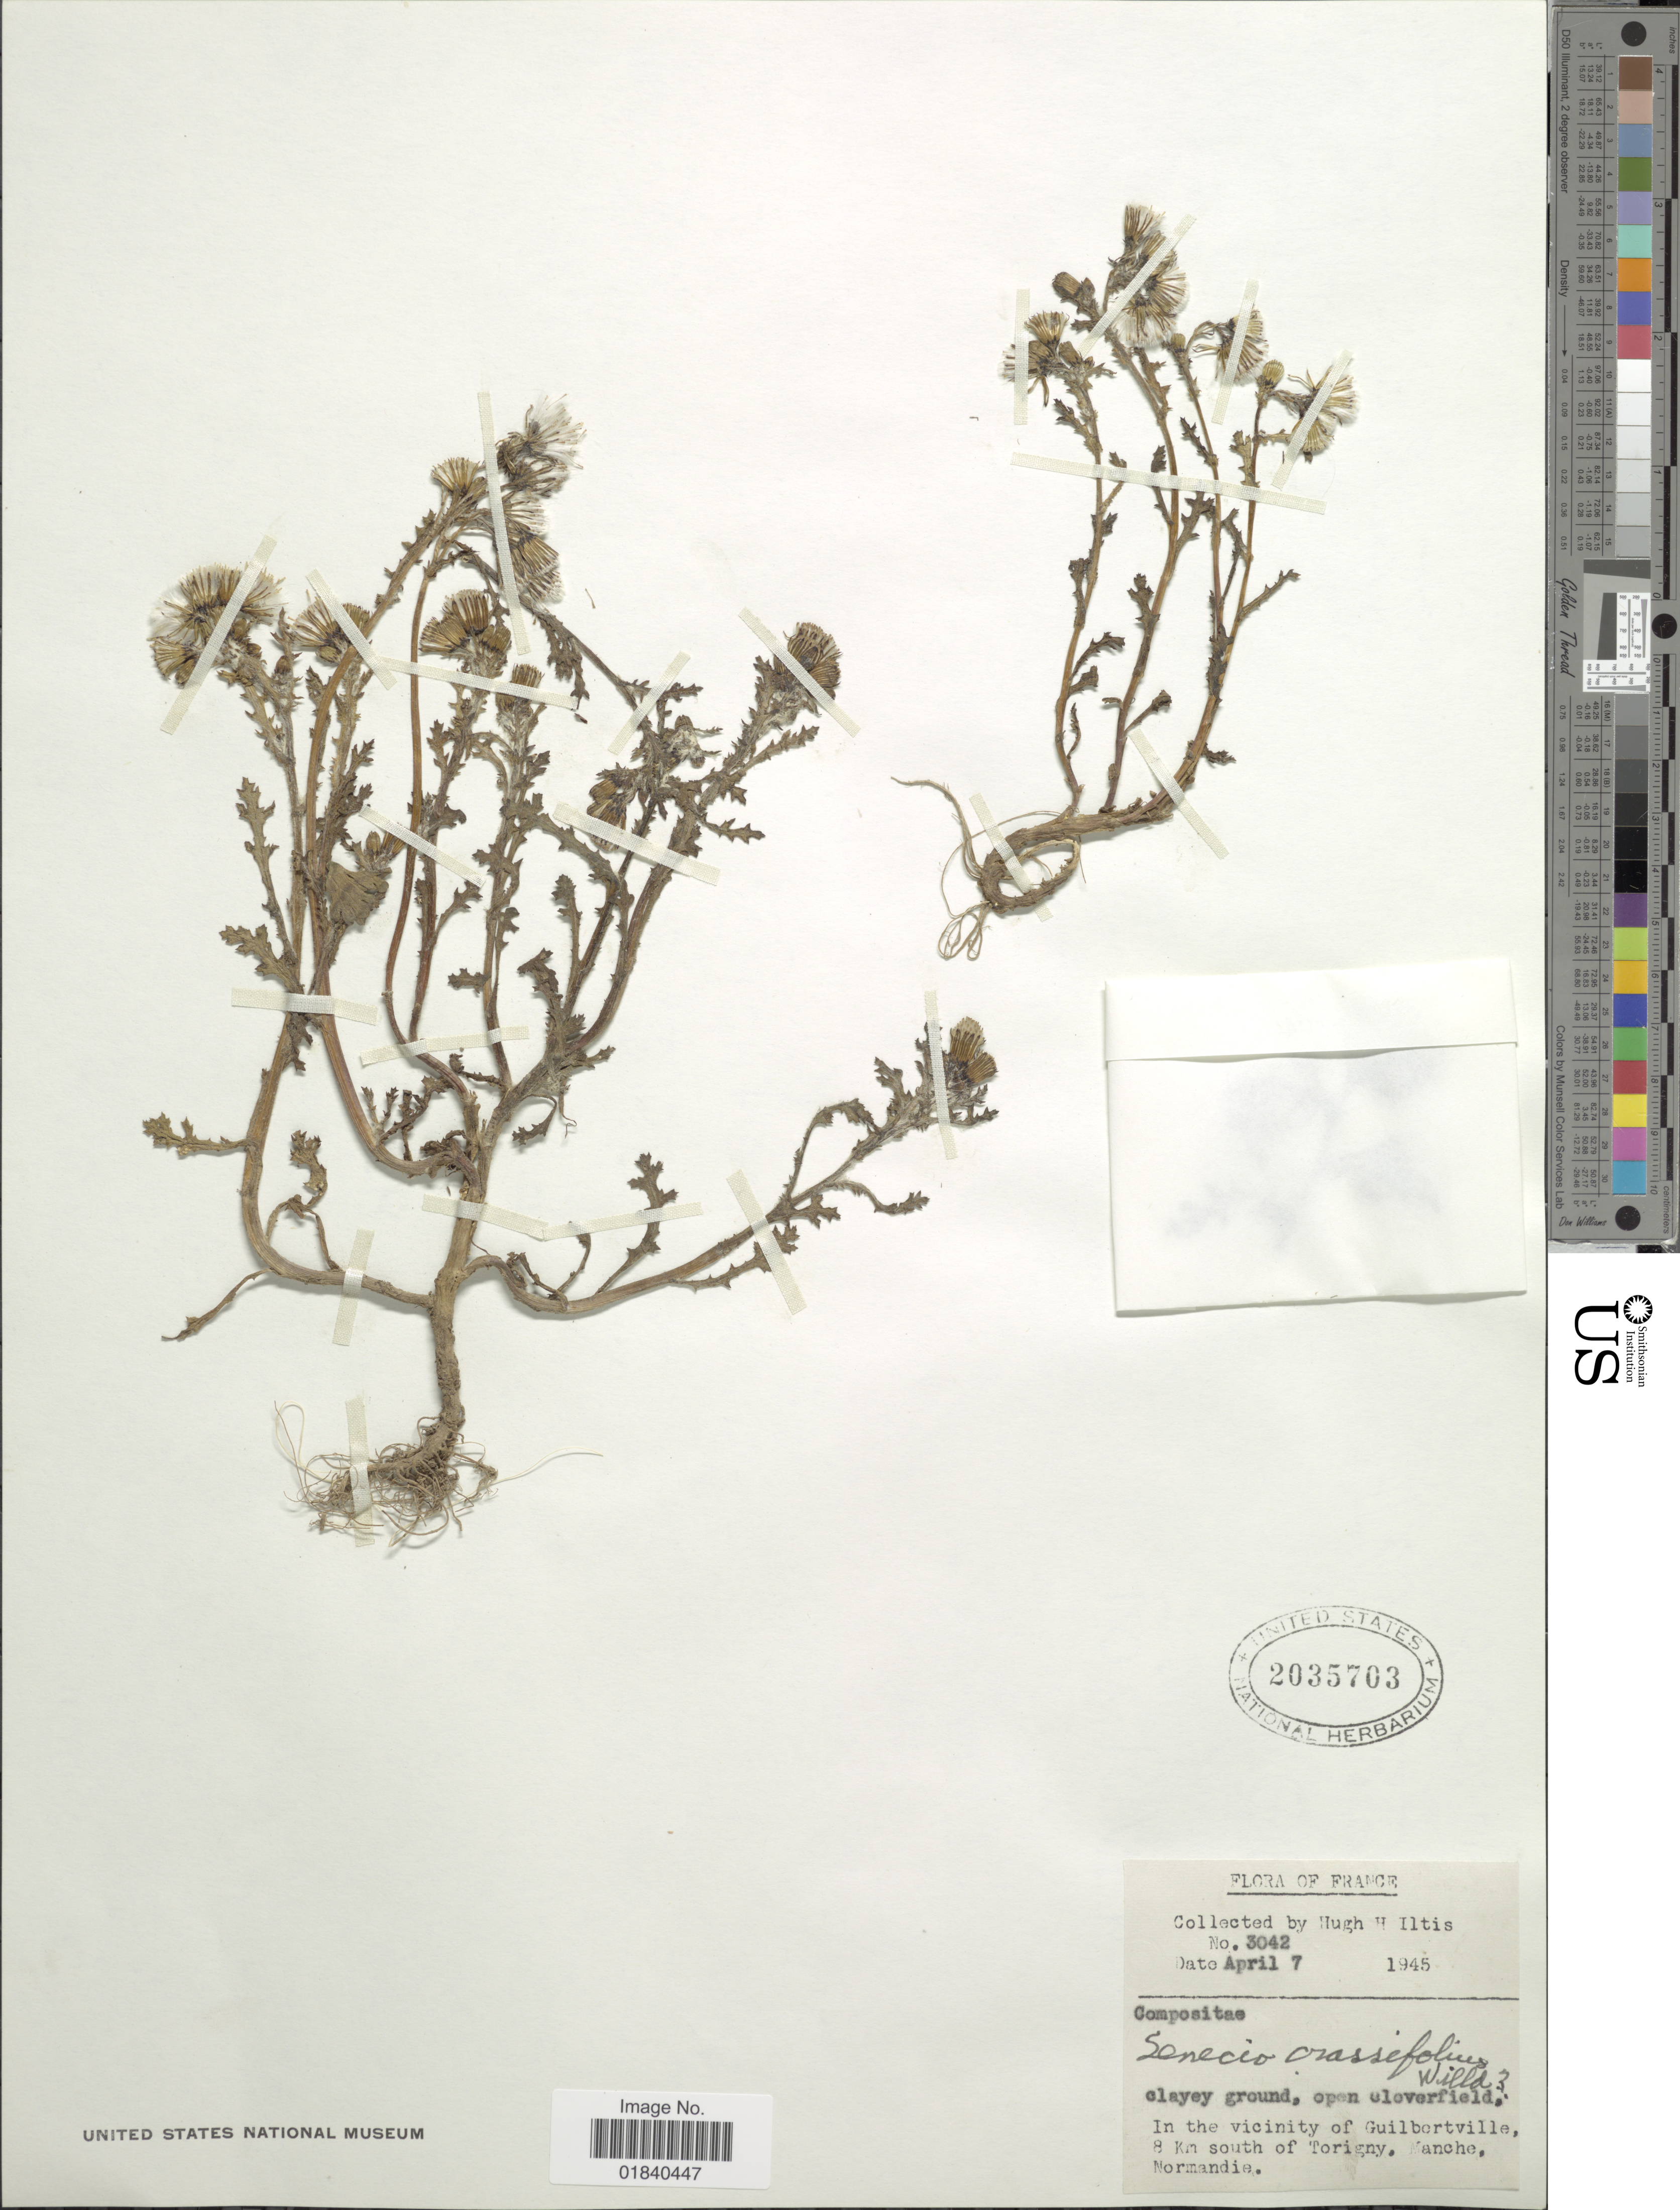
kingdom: Plantae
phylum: Tracheophyta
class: Magnoliopsida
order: Asterales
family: Asteraceae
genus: Senecio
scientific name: Senecio leucanthemifolius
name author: Poir.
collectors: H. H. Iltis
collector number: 3042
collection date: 1945-04-07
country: France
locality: In the vicinity of Guilbertville, 8 Km south of Torigny. Manche. Normandie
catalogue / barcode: US 2035703